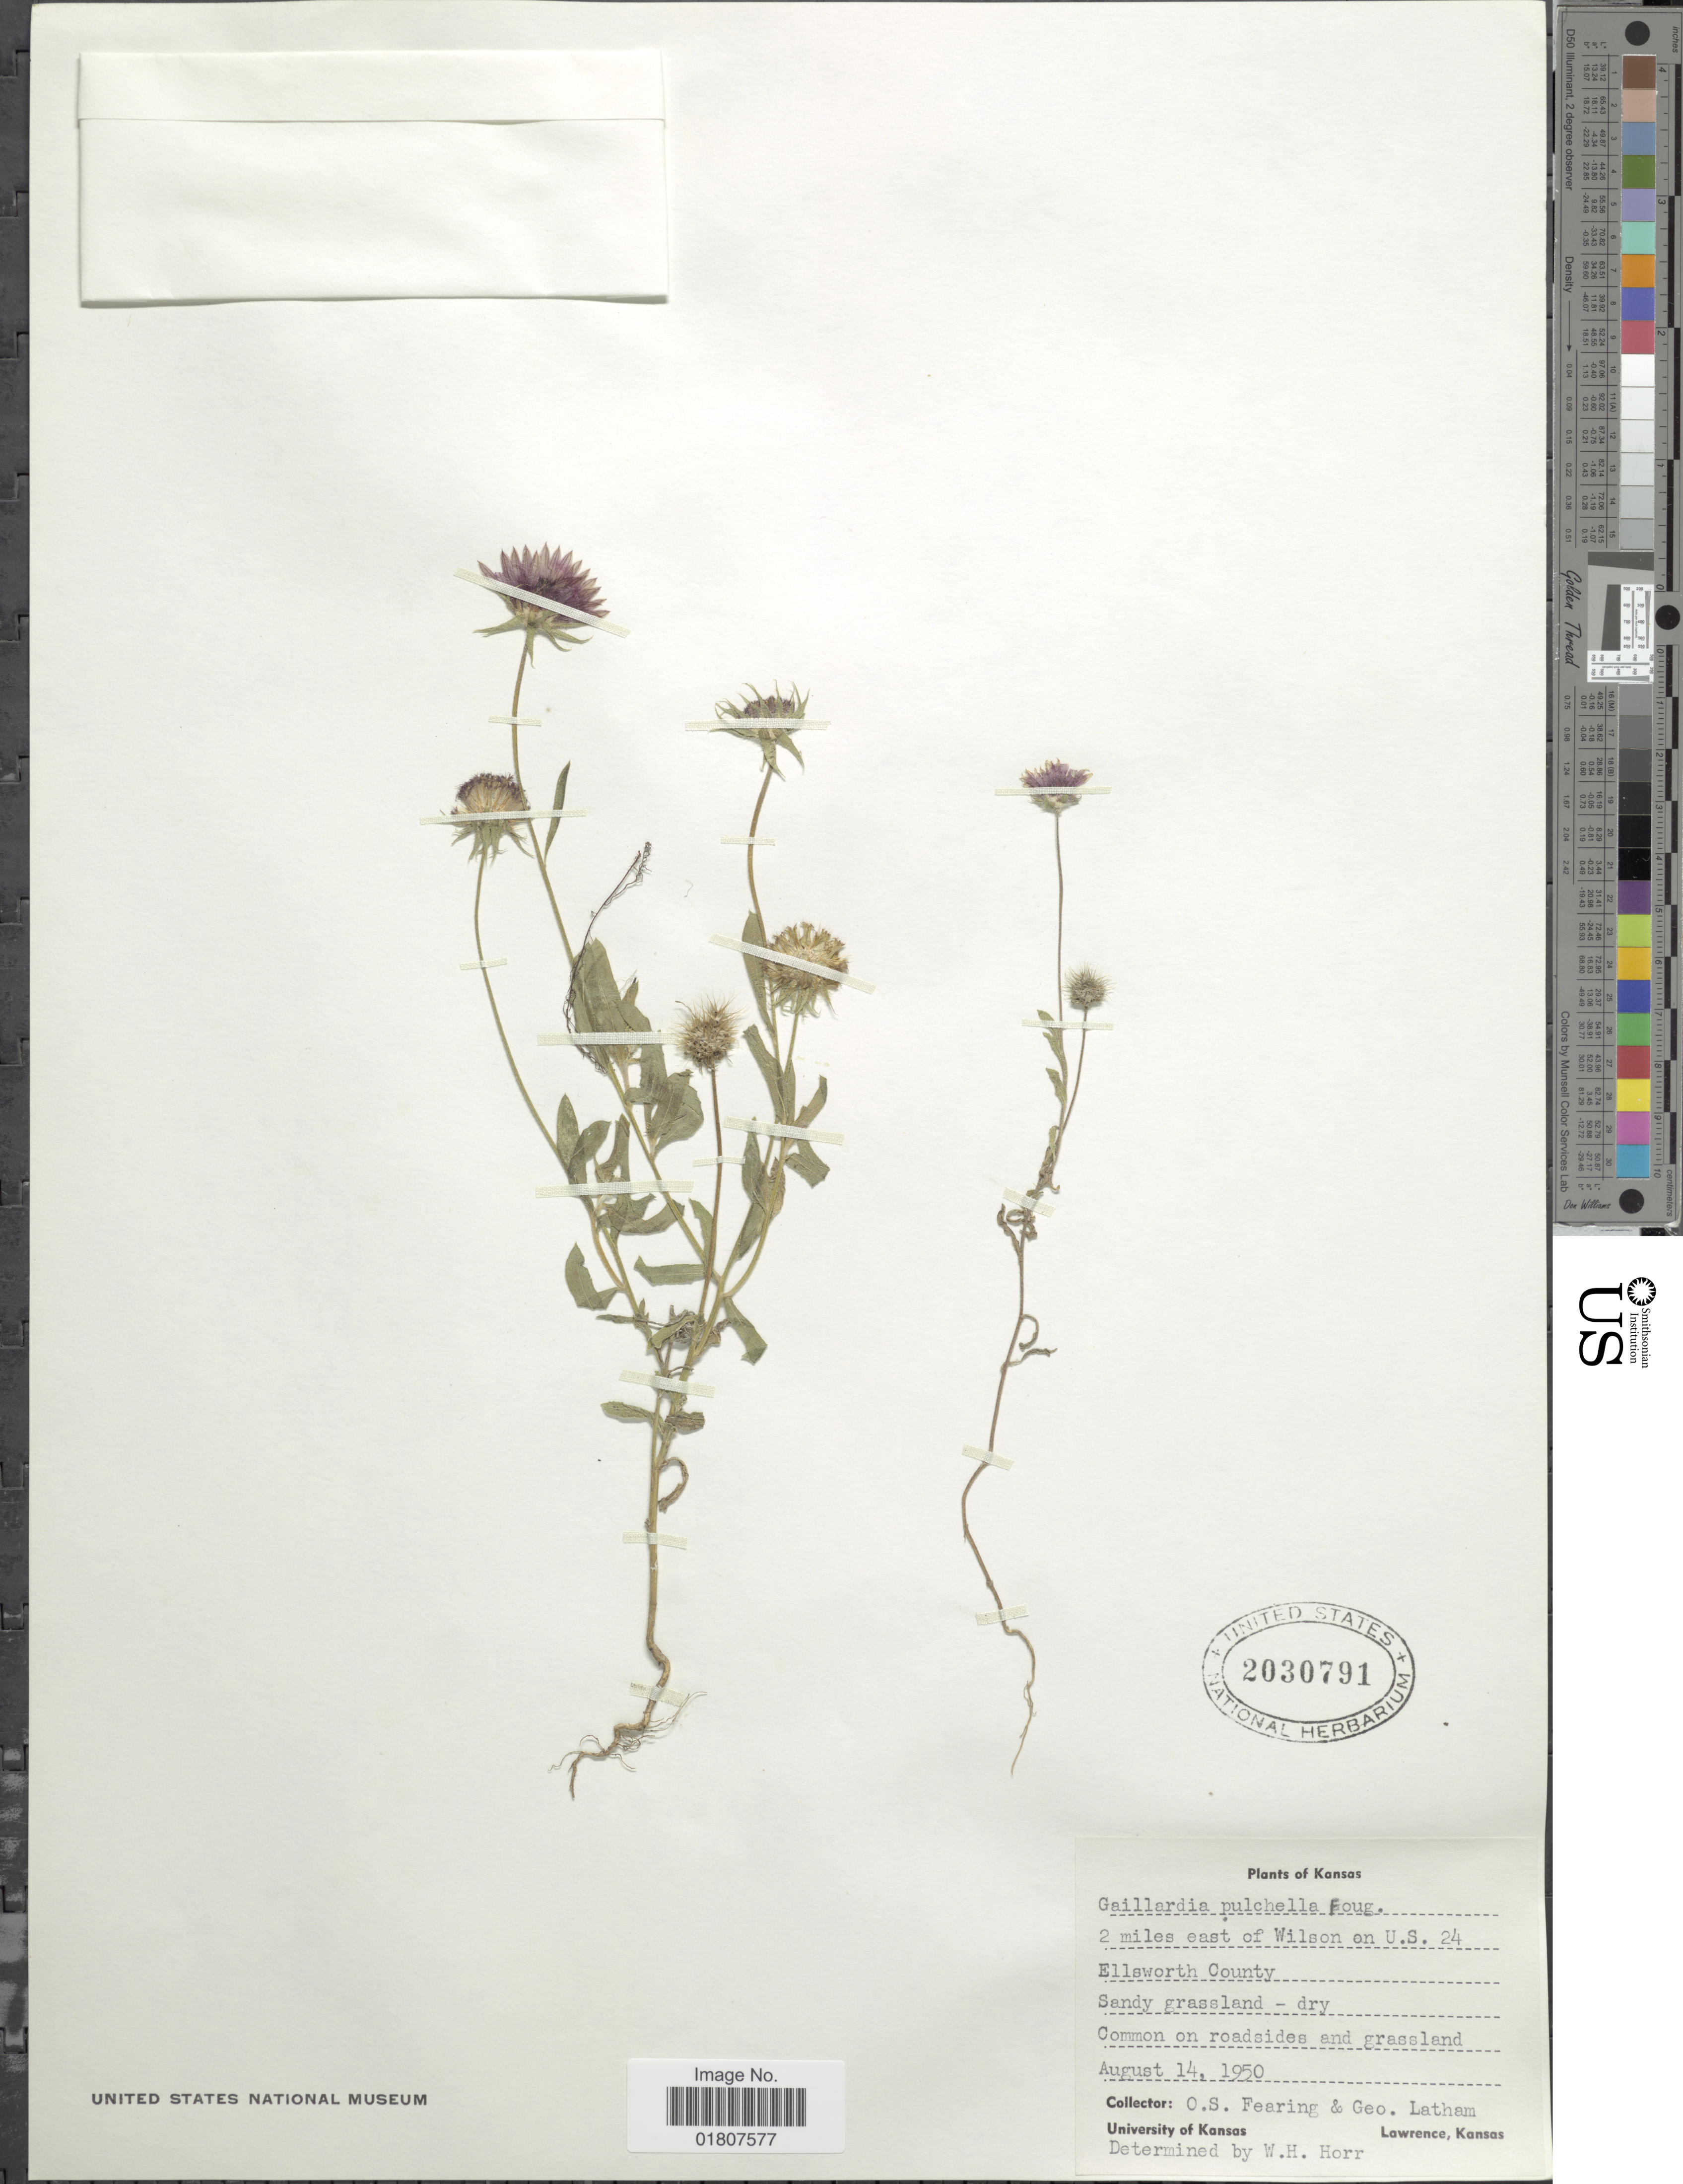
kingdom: Plantae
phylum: Tracheophyta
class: Magnoliopsida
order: Asterales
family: Asteraceae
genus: Gaillardia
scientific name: Gaillardia pulchella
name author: Foug.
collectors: O. S. Fearing & G. Latham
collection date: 1950-08-14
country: United States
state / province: Kansas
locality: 2 miles east of Wilson on U.S. 24. Ellsworth County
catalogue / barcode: US 2030791